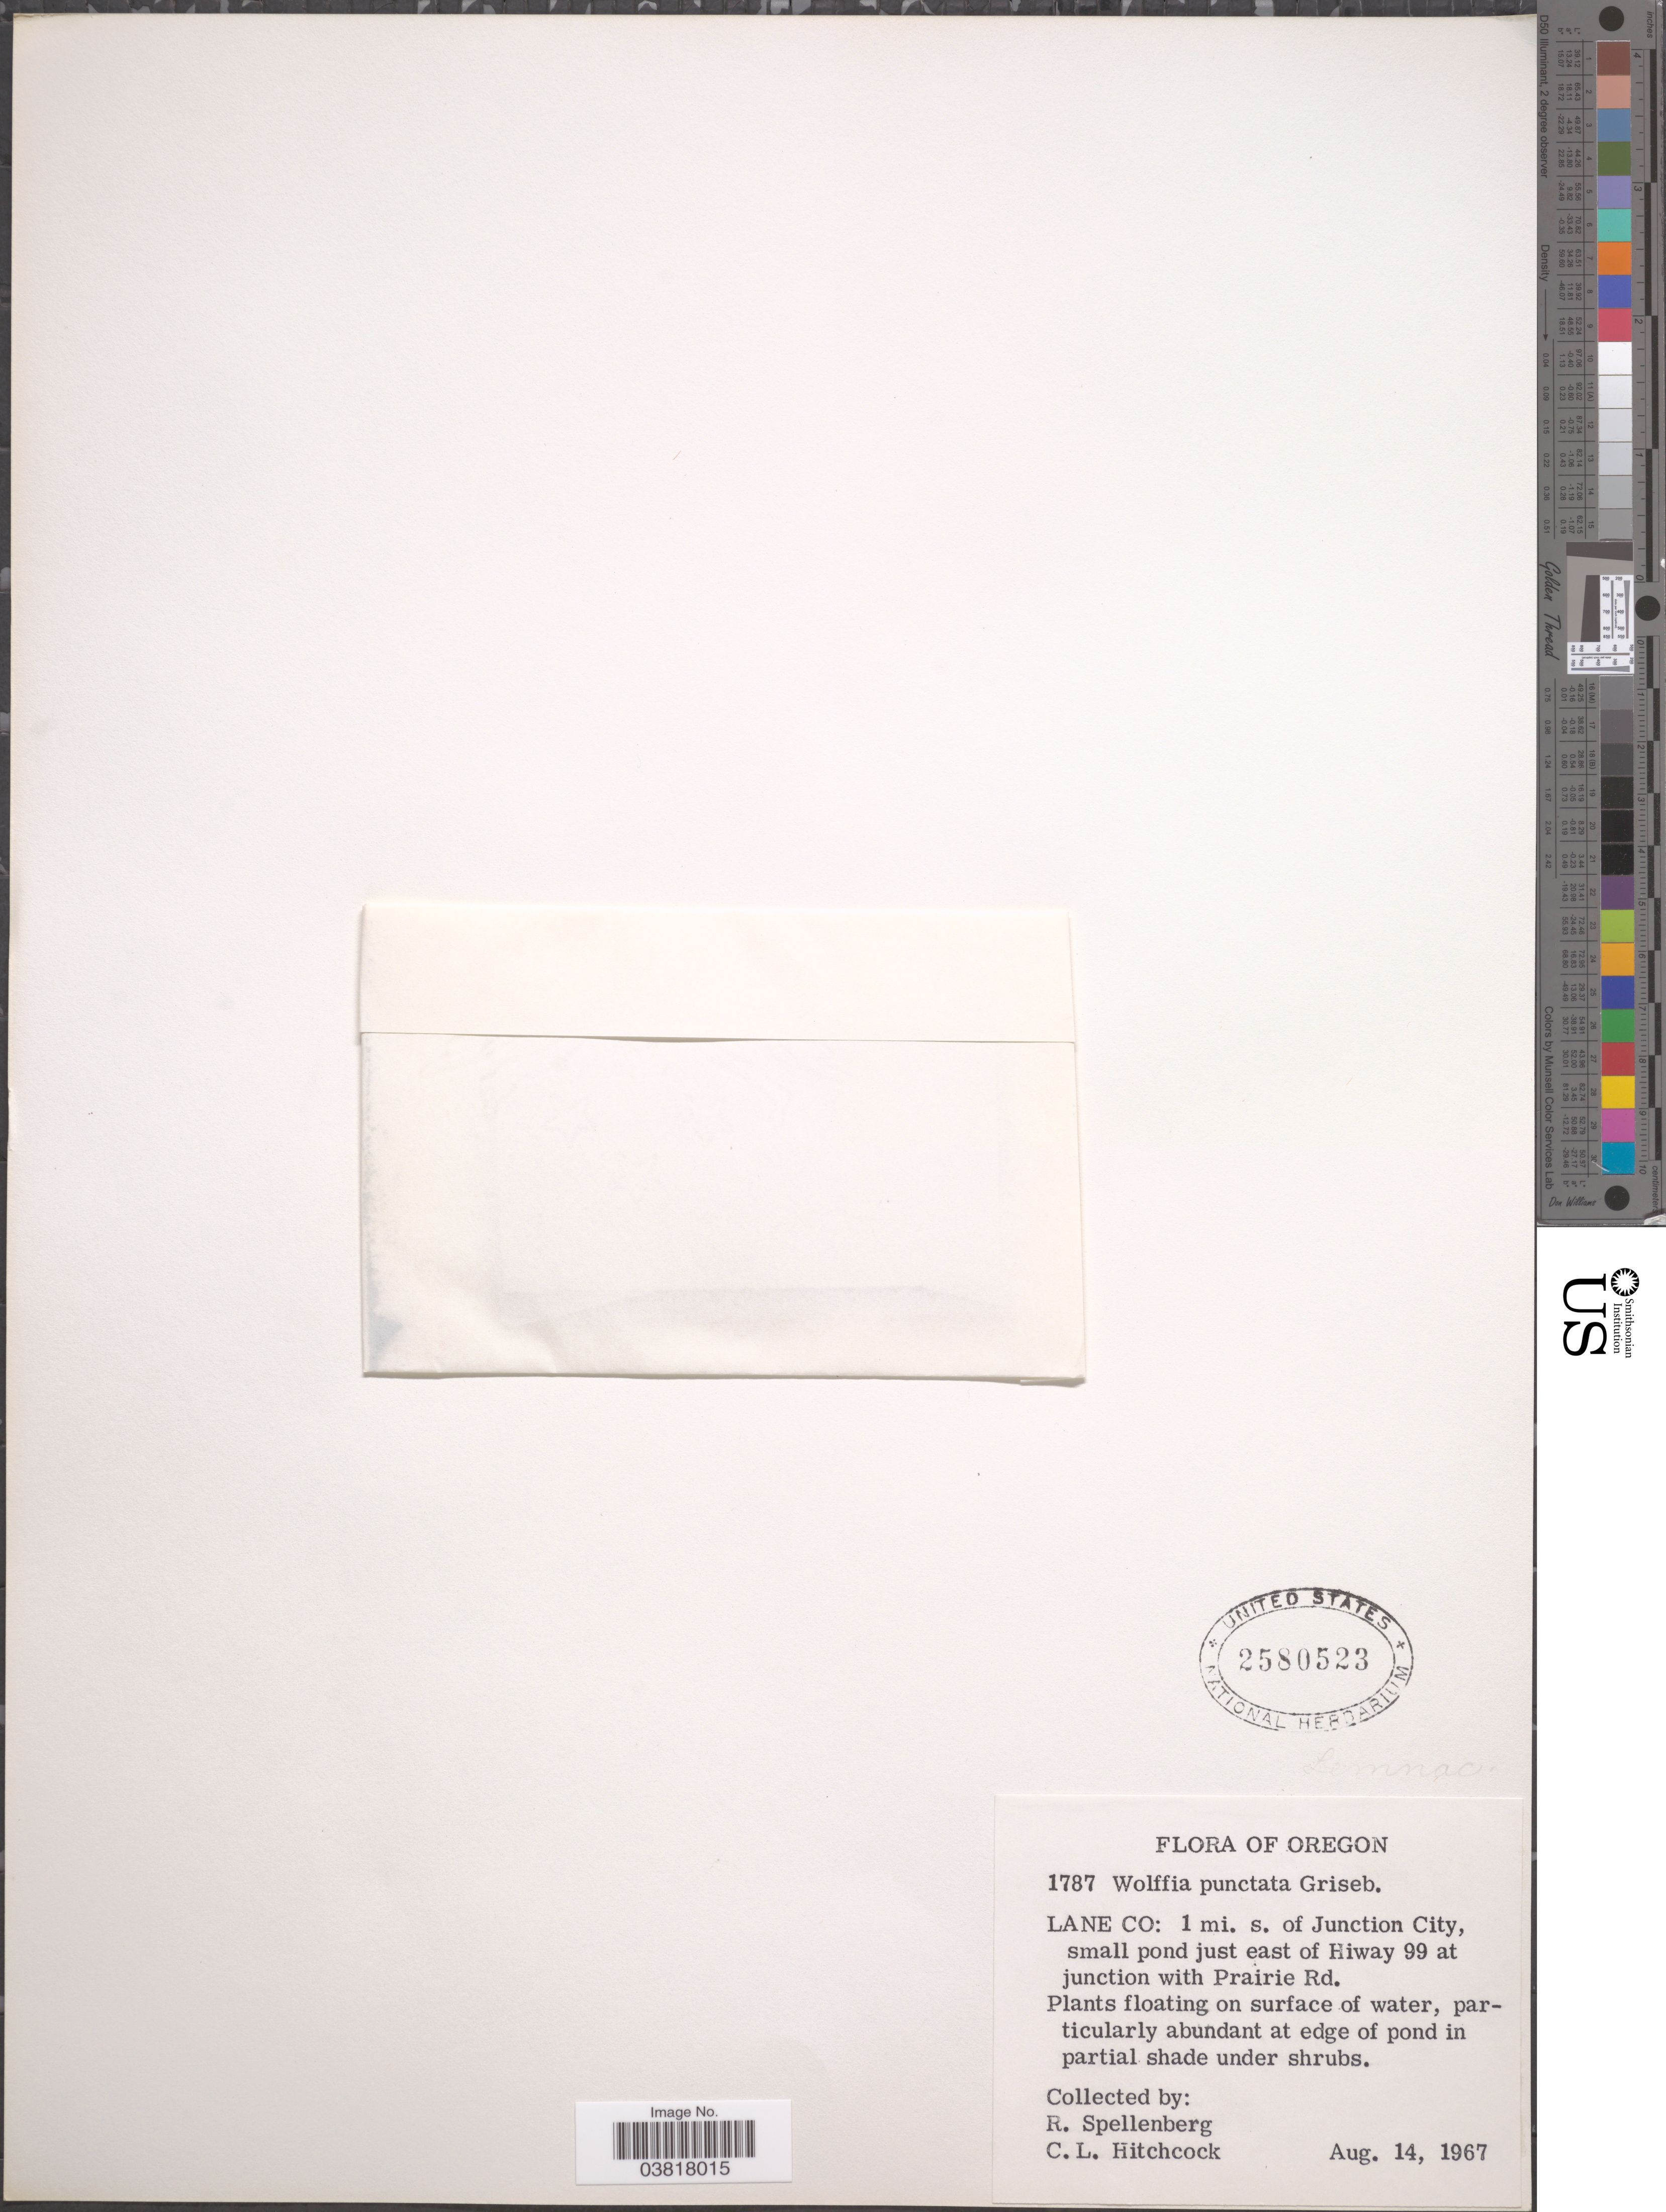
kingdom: Plantae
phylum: Tracheophyta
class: Liliopsida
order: Alismatales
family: Araceae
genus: Wolffia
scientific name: Wolffia punctata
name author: Griseb.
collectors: R. Spellenberg & C. L. Hitchcock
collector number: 1787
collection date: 1967-08-14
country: United States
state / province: Oregon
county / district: Lane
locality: Lane Co: 1 mi. s. of Junction City, small pond just east of Hiway 99 at junction with Prairie Rd.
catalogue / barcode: US 2580523